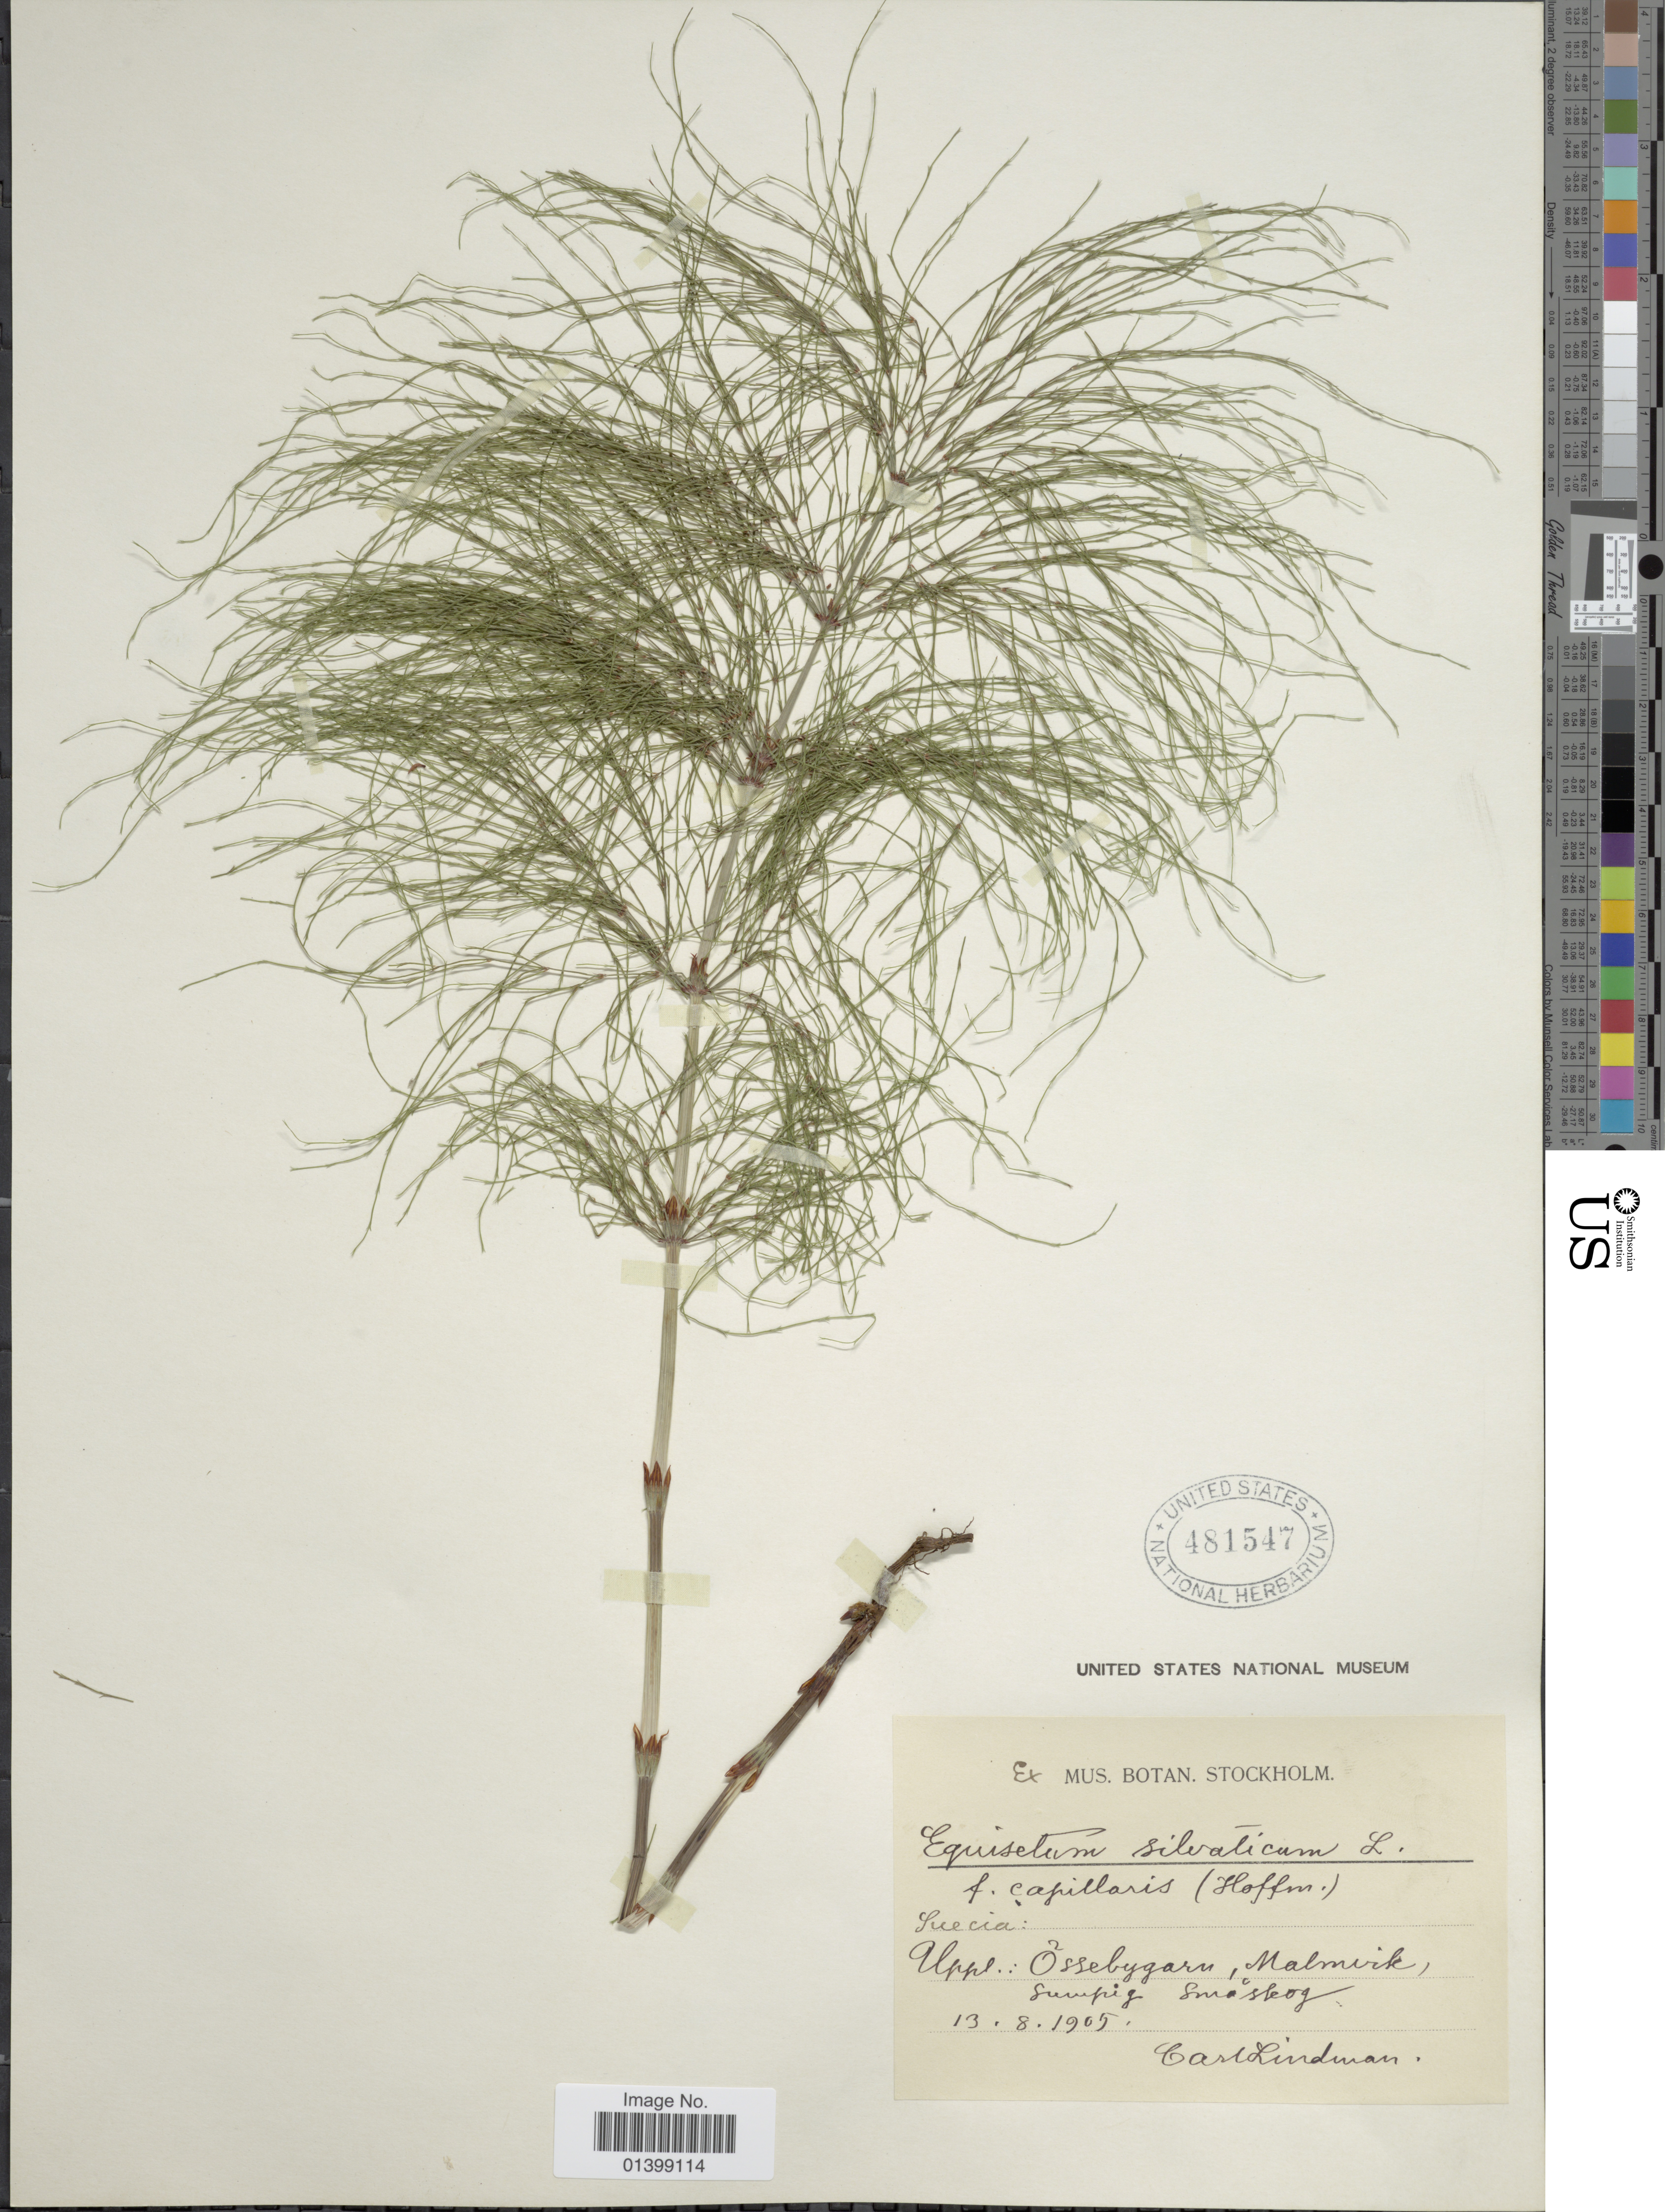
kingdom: Plantae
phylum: Tracheophyta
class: Polypodiopsida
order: Equisetales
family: Equisetaceae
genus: Equisetum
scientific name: Equisetum sylvaticum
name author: L.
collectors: C. A. M. Lindman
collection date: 1905-08-13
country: Sweden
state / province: Stockholm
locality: Össeby Garn, Malmvik, sumpig småskog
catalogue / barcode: US 481547